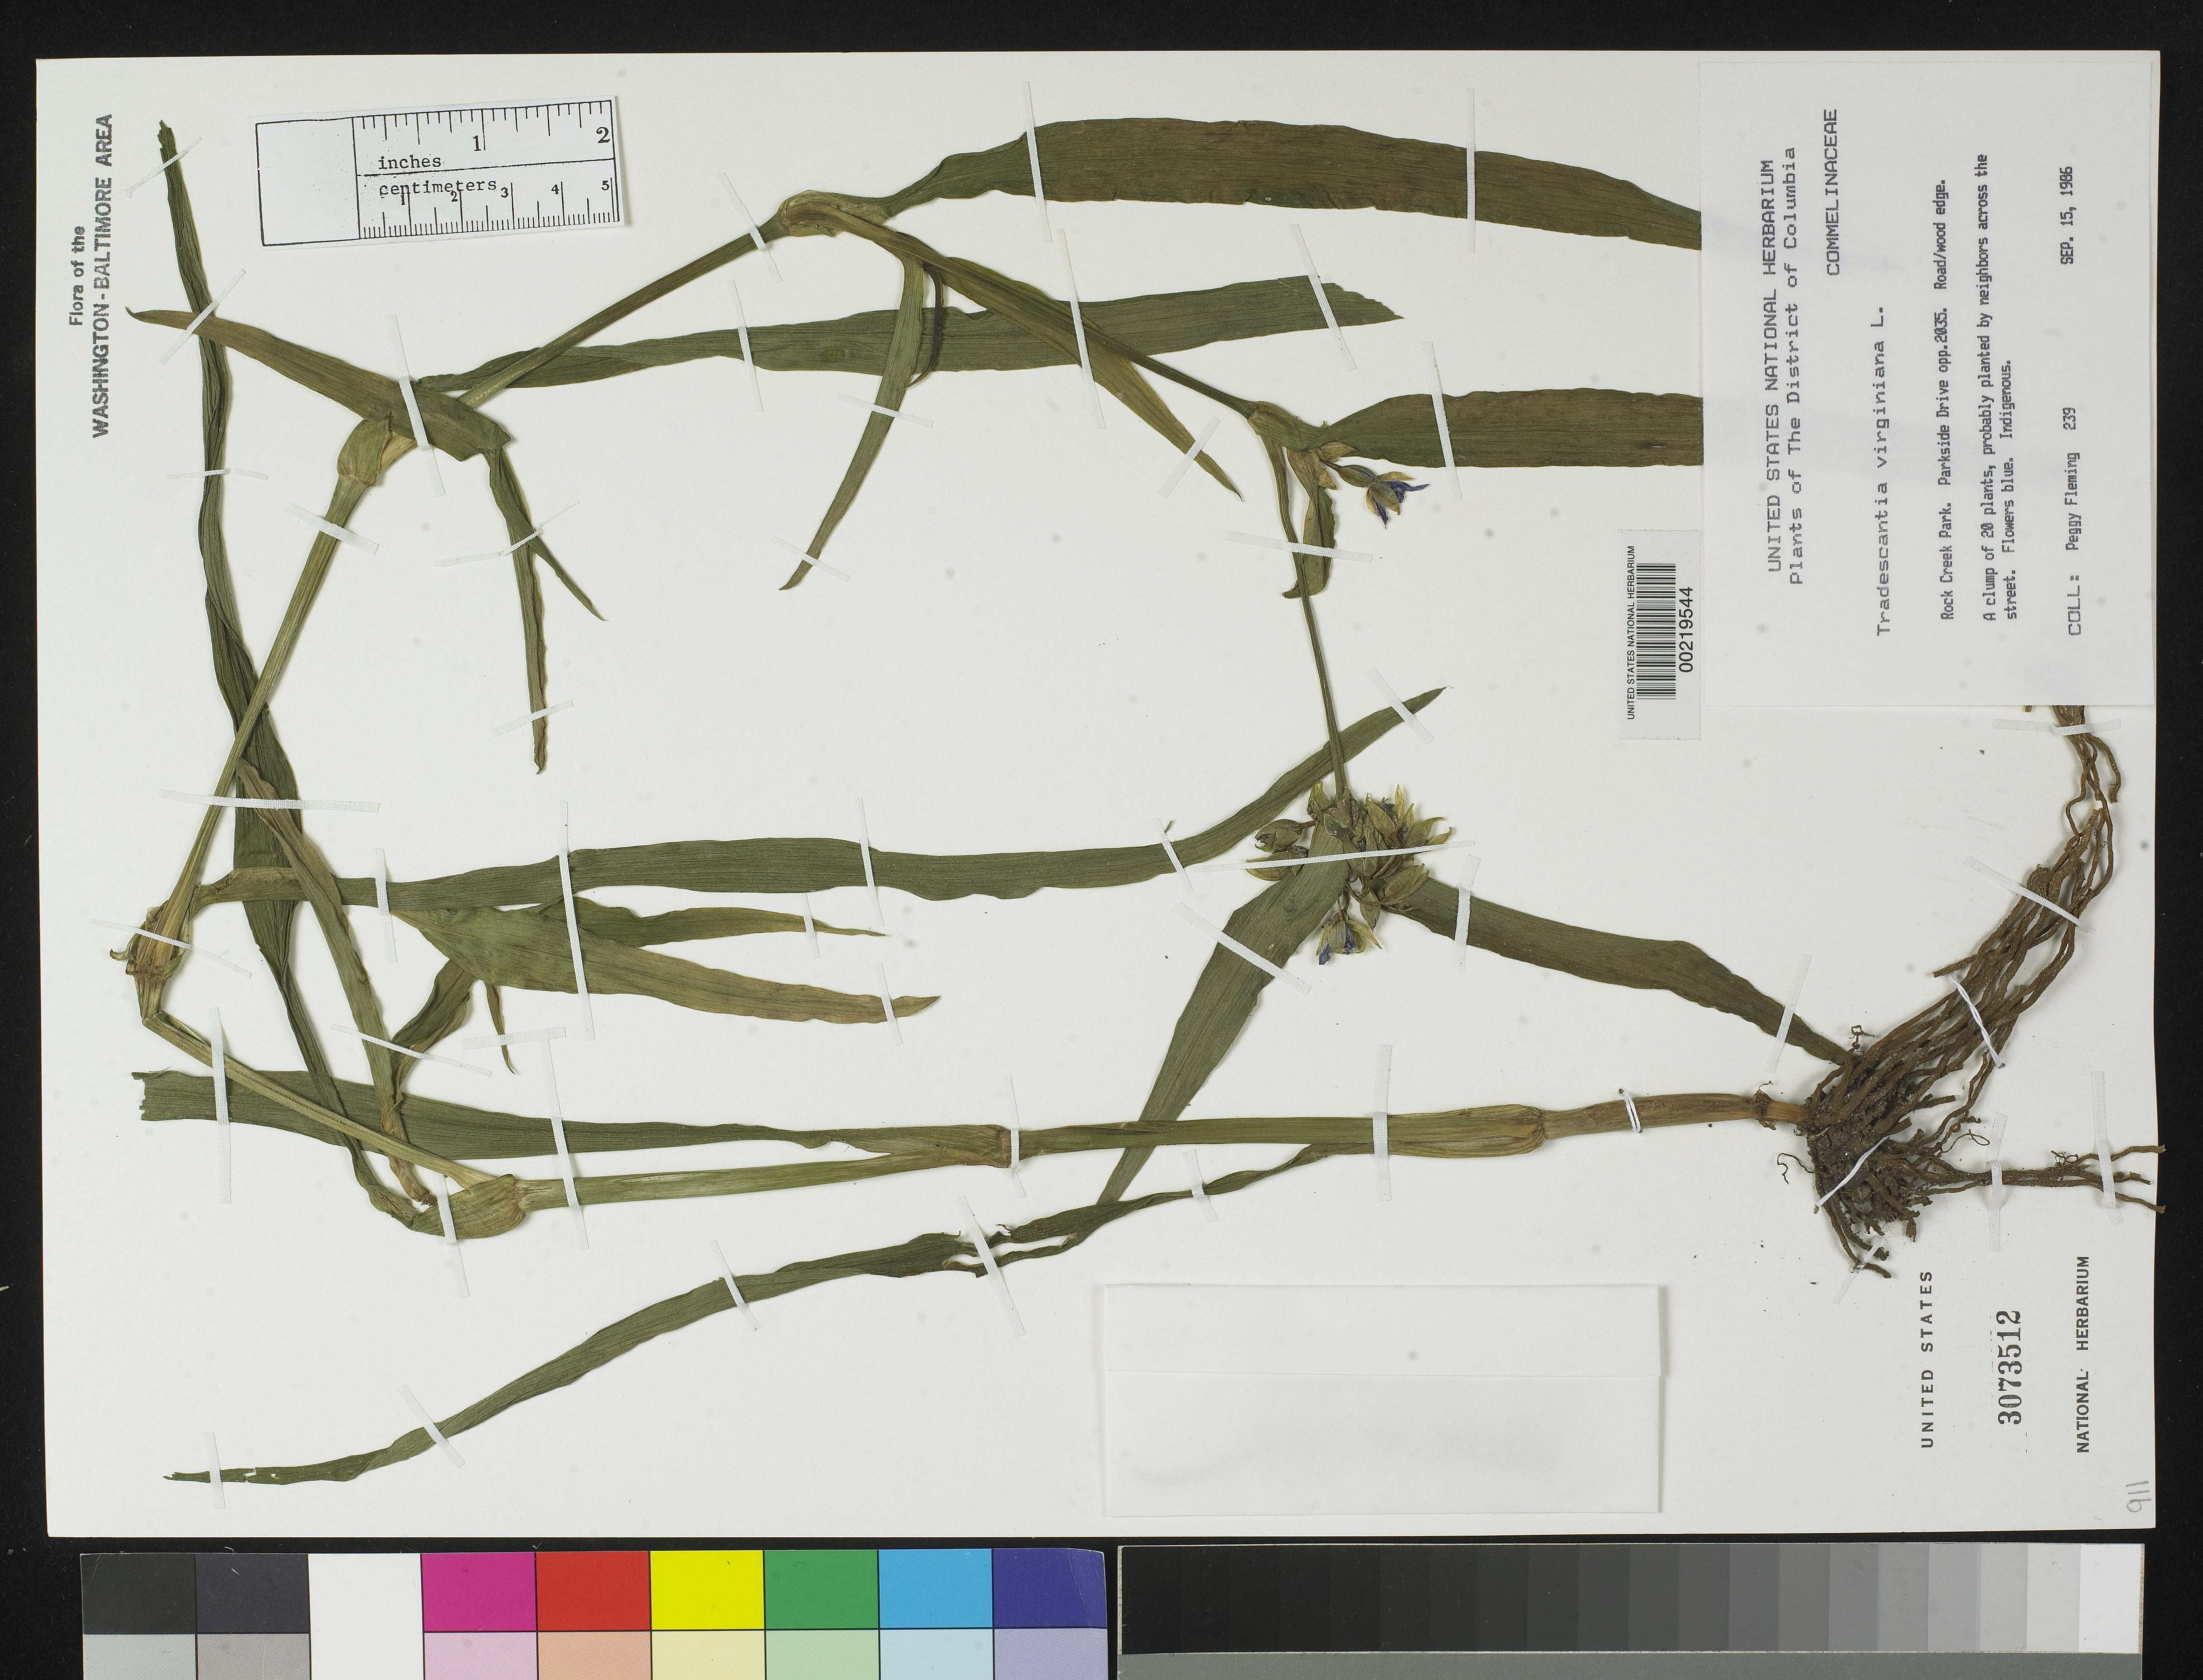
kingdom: Plantae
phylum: Tracheophyta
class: Liliopsida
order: Commelinales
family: Commelinaceae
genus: Tradescantia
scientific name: Tradescantia virginiana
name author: L.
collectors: P. Fleming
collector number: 239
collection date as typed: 15 Sep 1986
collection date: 1986-09-15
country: United States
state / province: District of Columbia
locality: Rock Creek Park. Parkside Drive opp. 2035.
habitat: Road/wood edge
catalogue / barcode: US 3073512